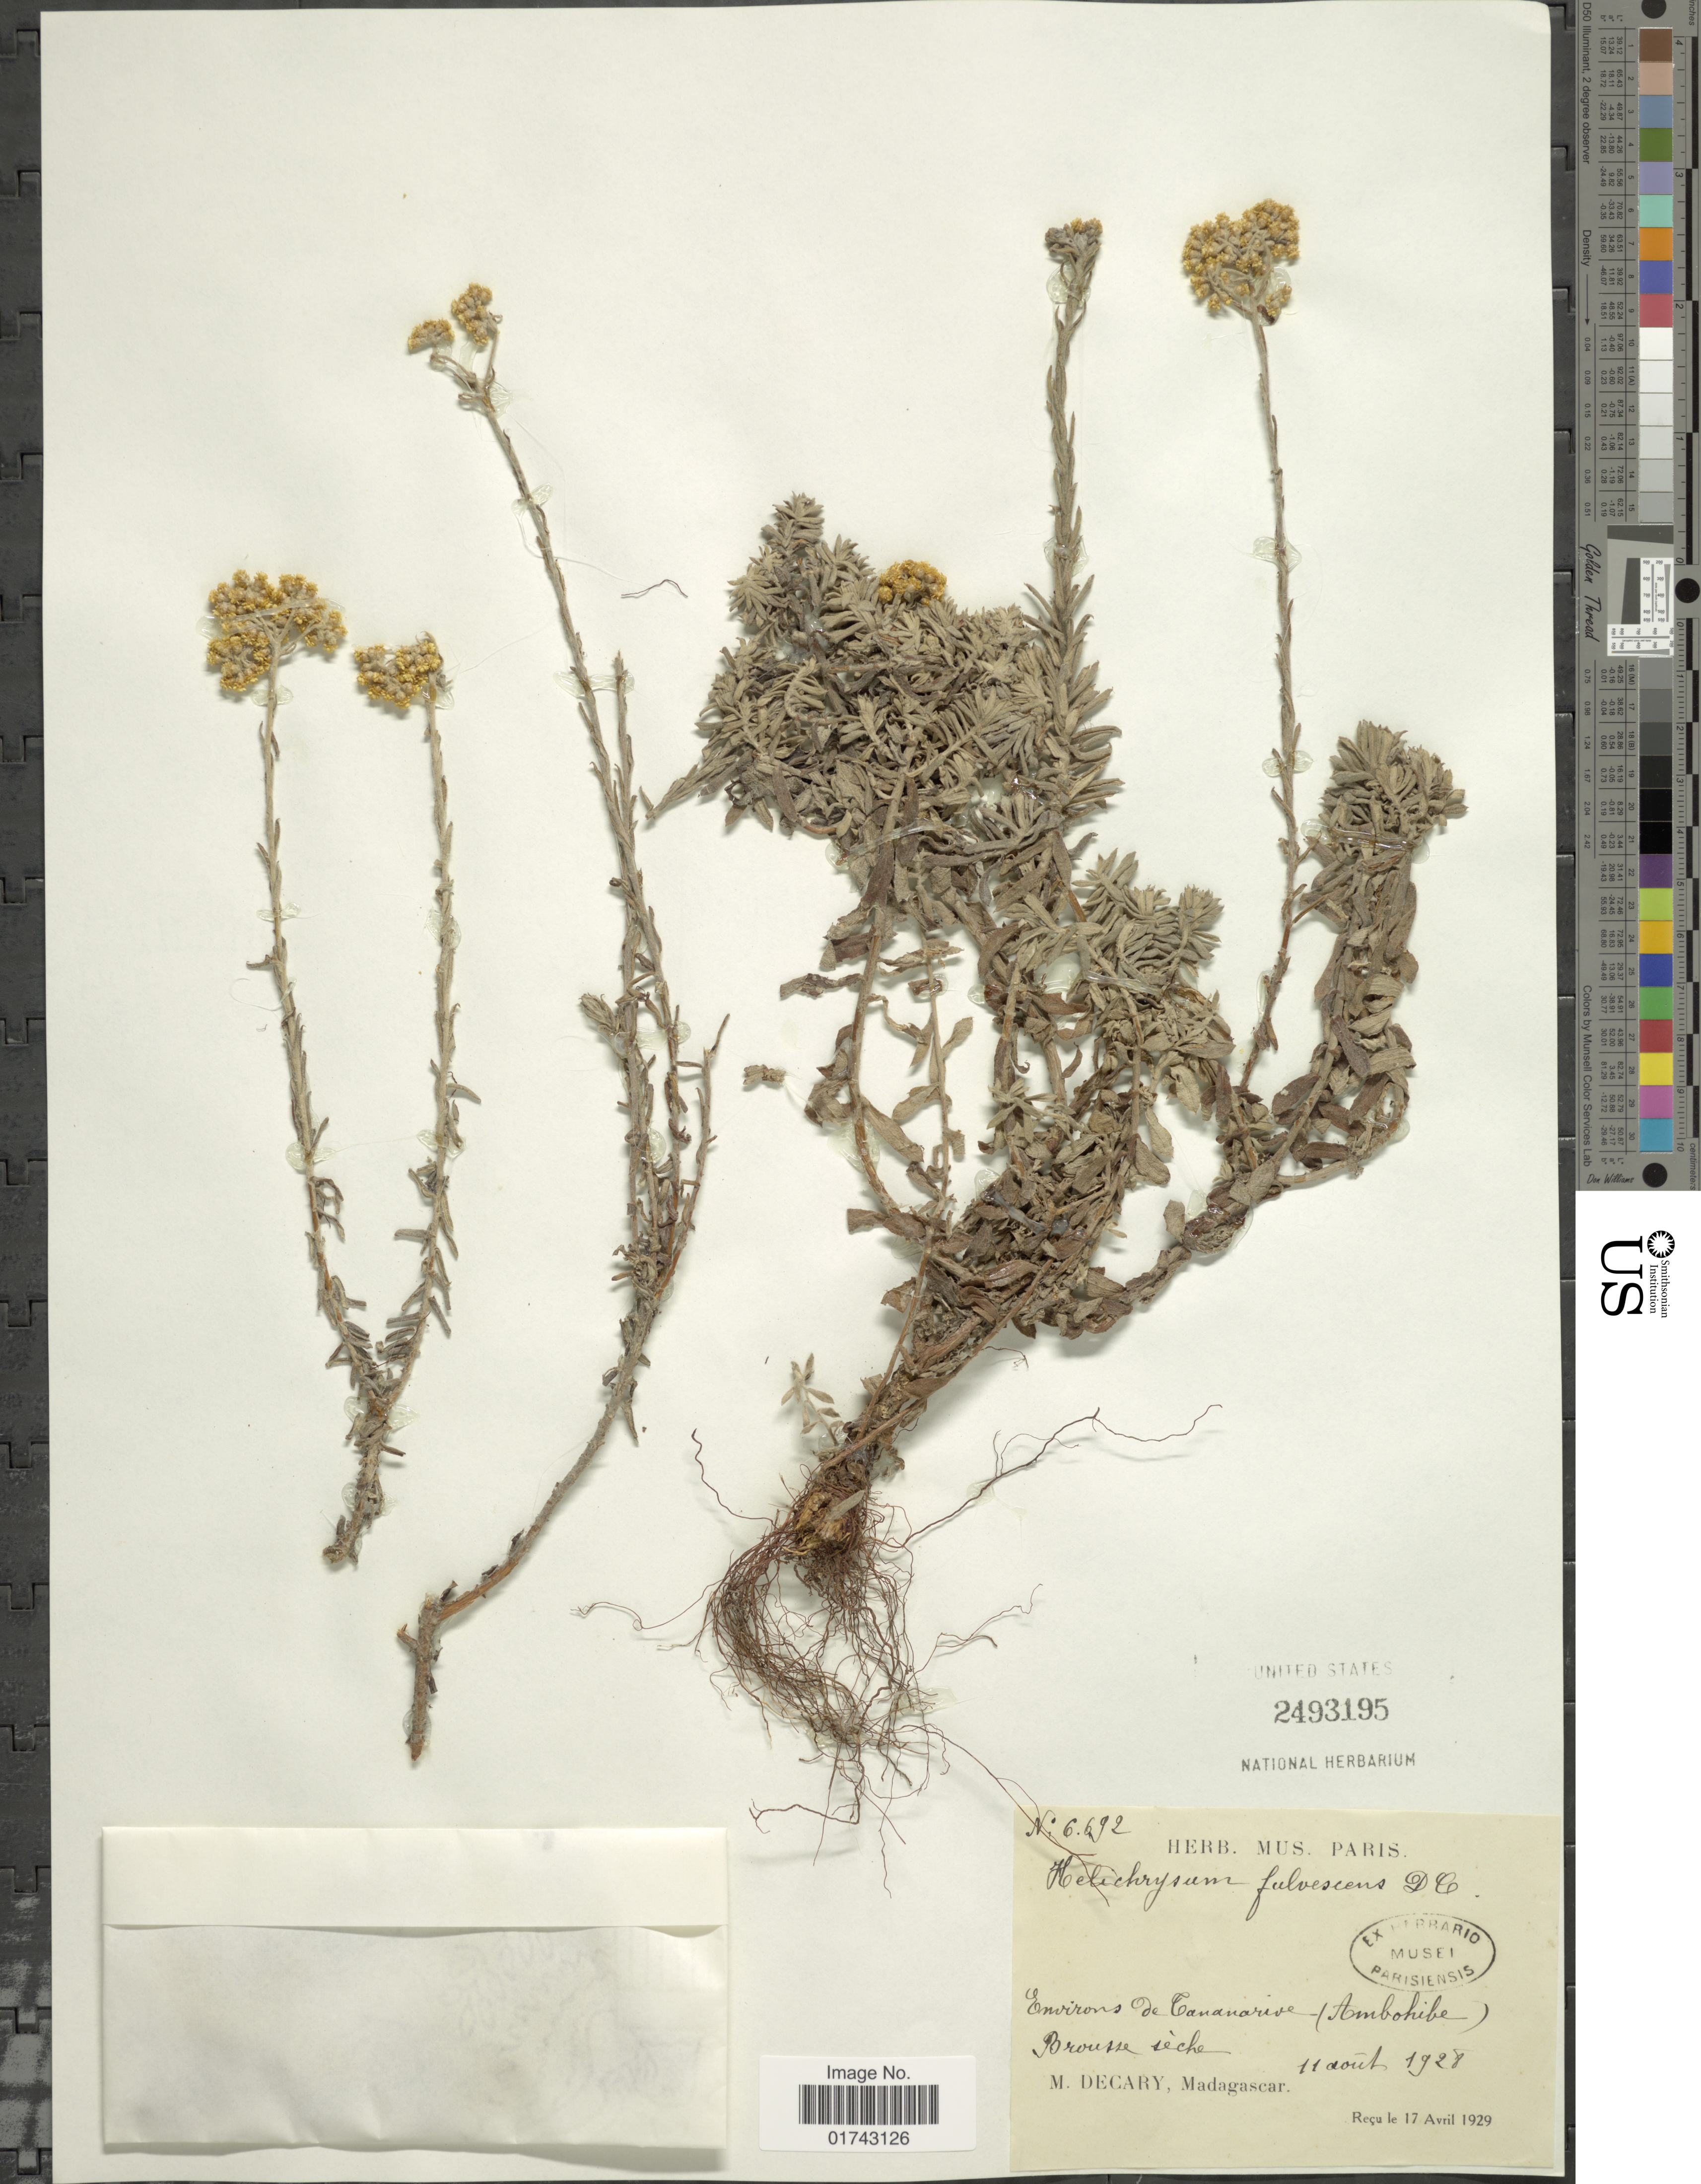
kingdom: Plantae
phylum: Tracheophyta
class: Magnoliopsida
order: Asterales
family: Asteraceae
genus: Helichrysum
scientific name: Helichrysum fulvescens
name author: DC.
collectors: R. Decary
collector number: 6692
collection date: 1928-08-11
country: Madagascar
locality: Environs de Cananarive (Ambohibe) Porousse seche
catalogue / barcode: US 2493195